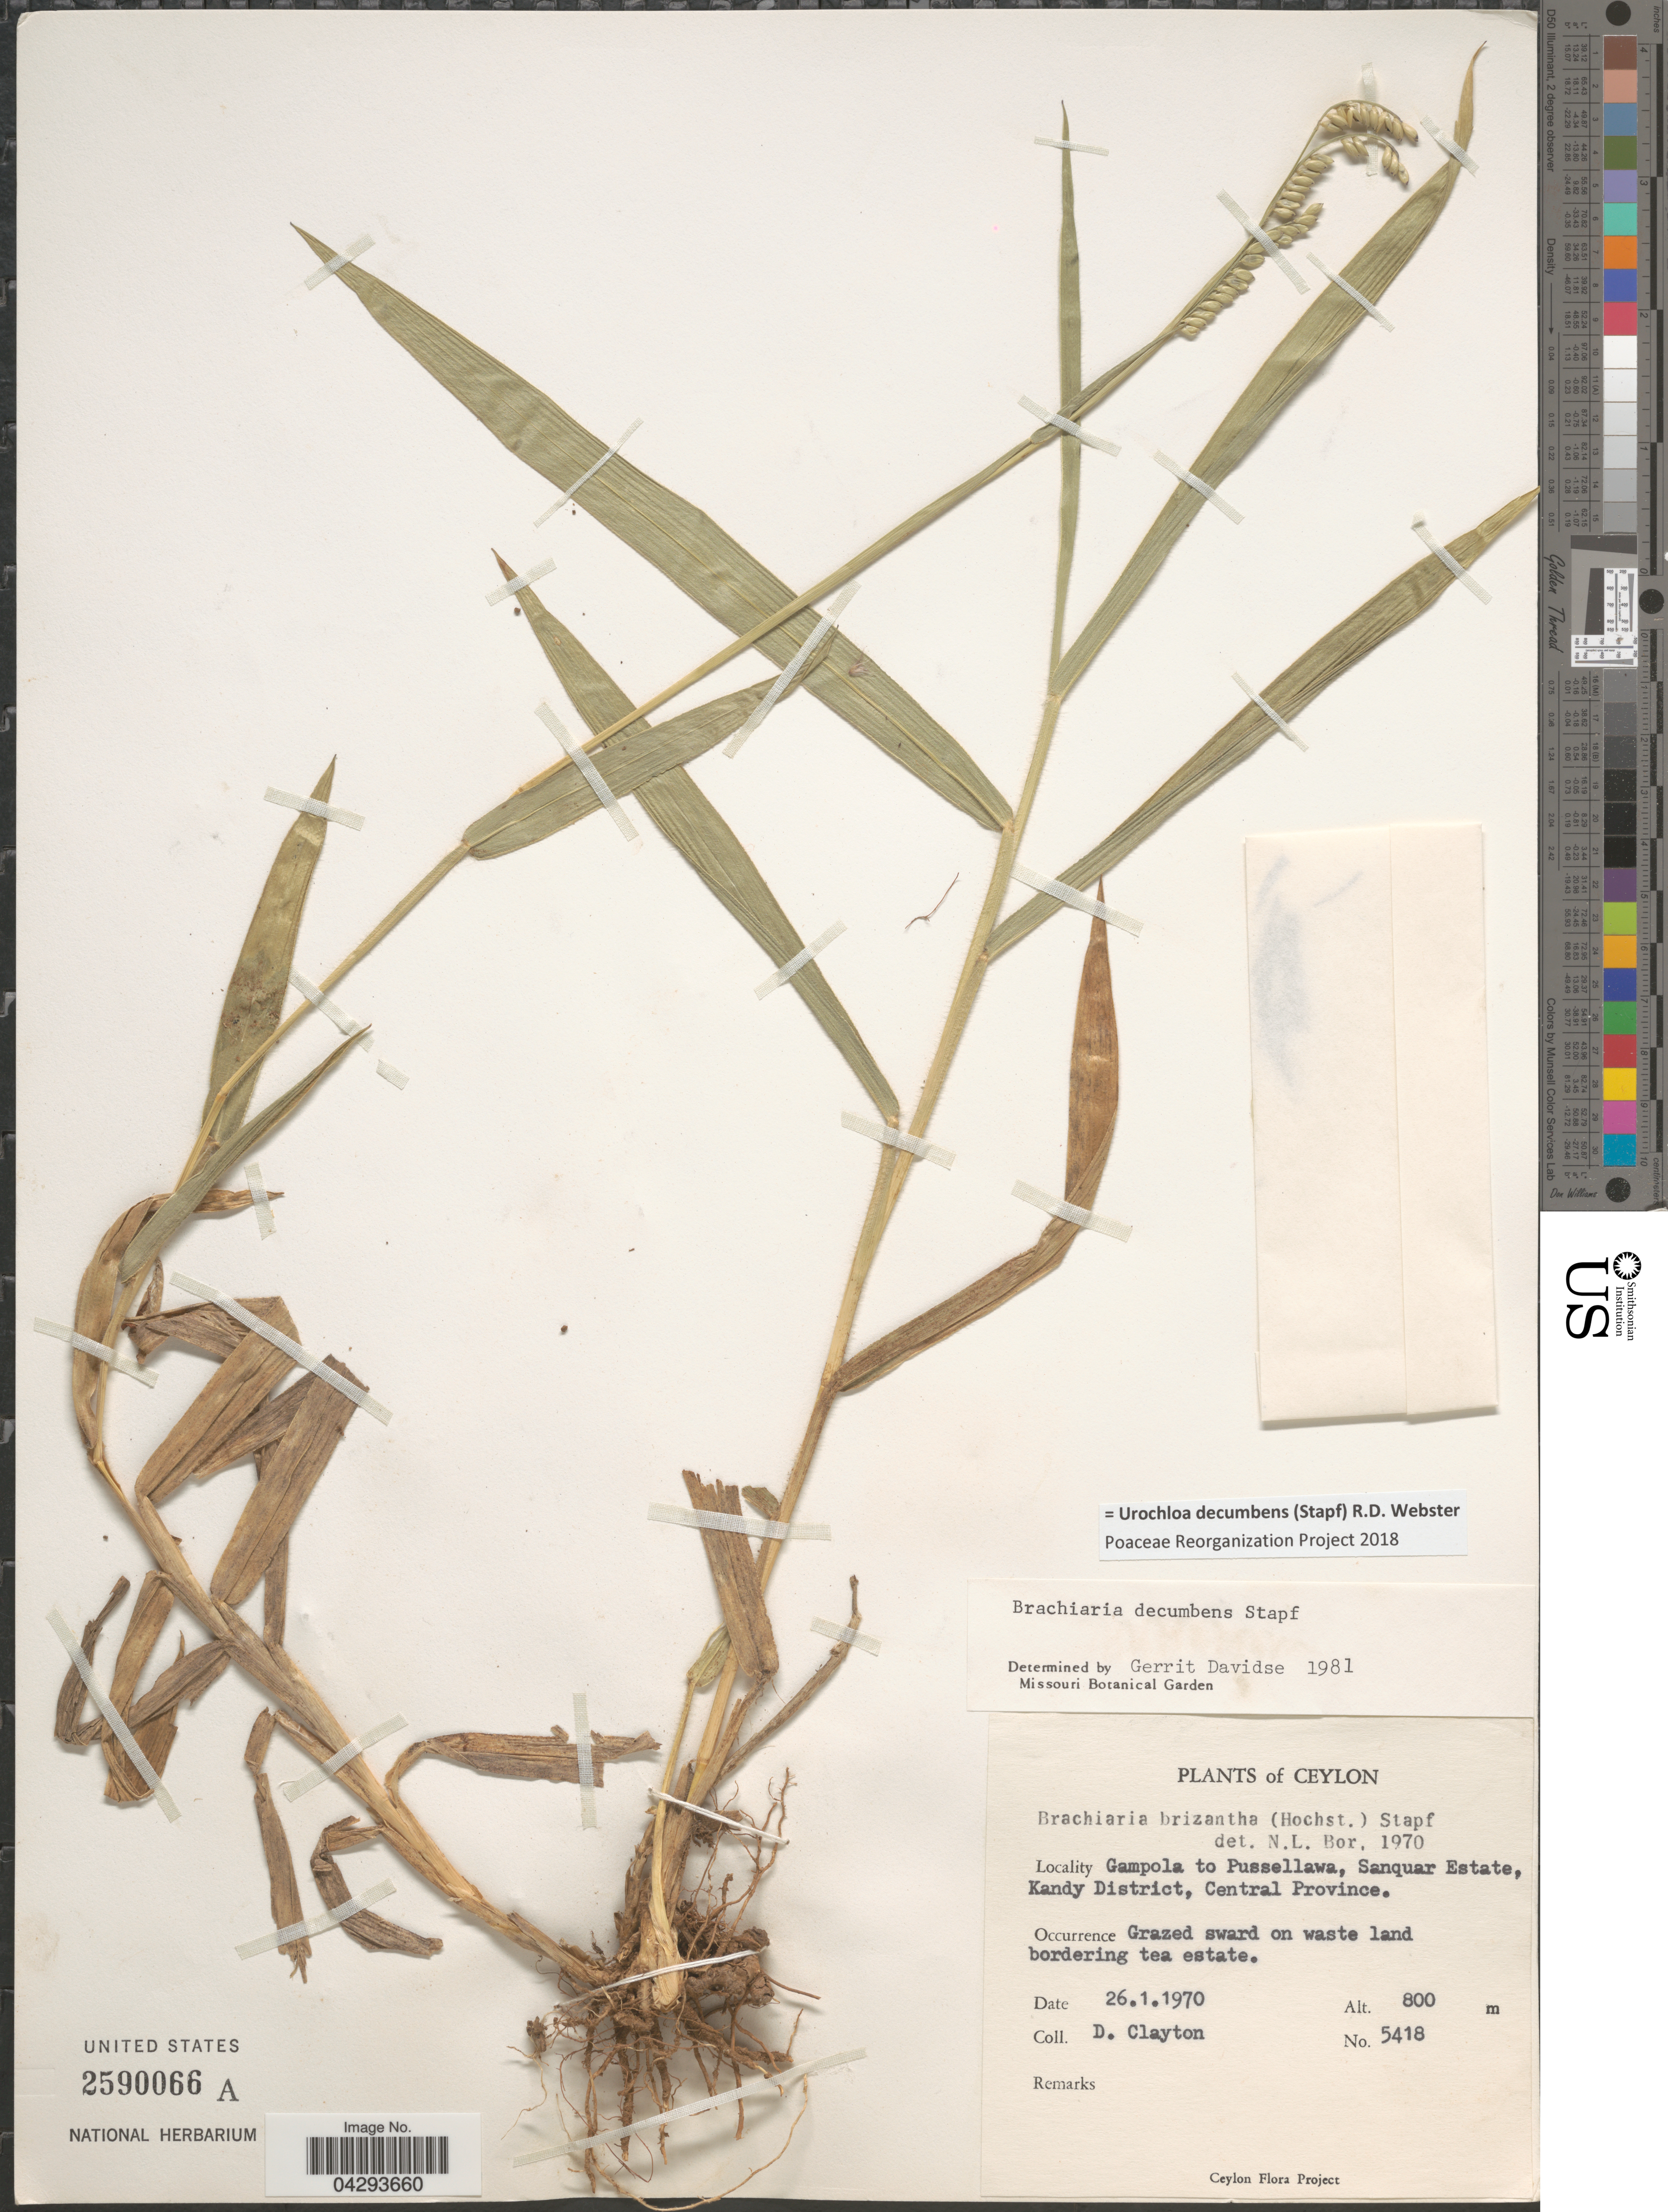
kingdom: Plantae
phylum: Tracheophyta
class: Liliopsida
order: Poales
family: Poaceae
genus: Urochloa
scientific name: Urochloa decumbens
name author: (Stapf) R.D. Webster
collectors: D. Clayton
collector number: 5418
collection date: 1970-01-26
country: Sri Lanka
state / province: Central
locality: Ceylon. Gampola to Pussellawa, Sanquar Estate, Kandy District.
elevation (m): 800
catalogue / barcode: US 2590066A